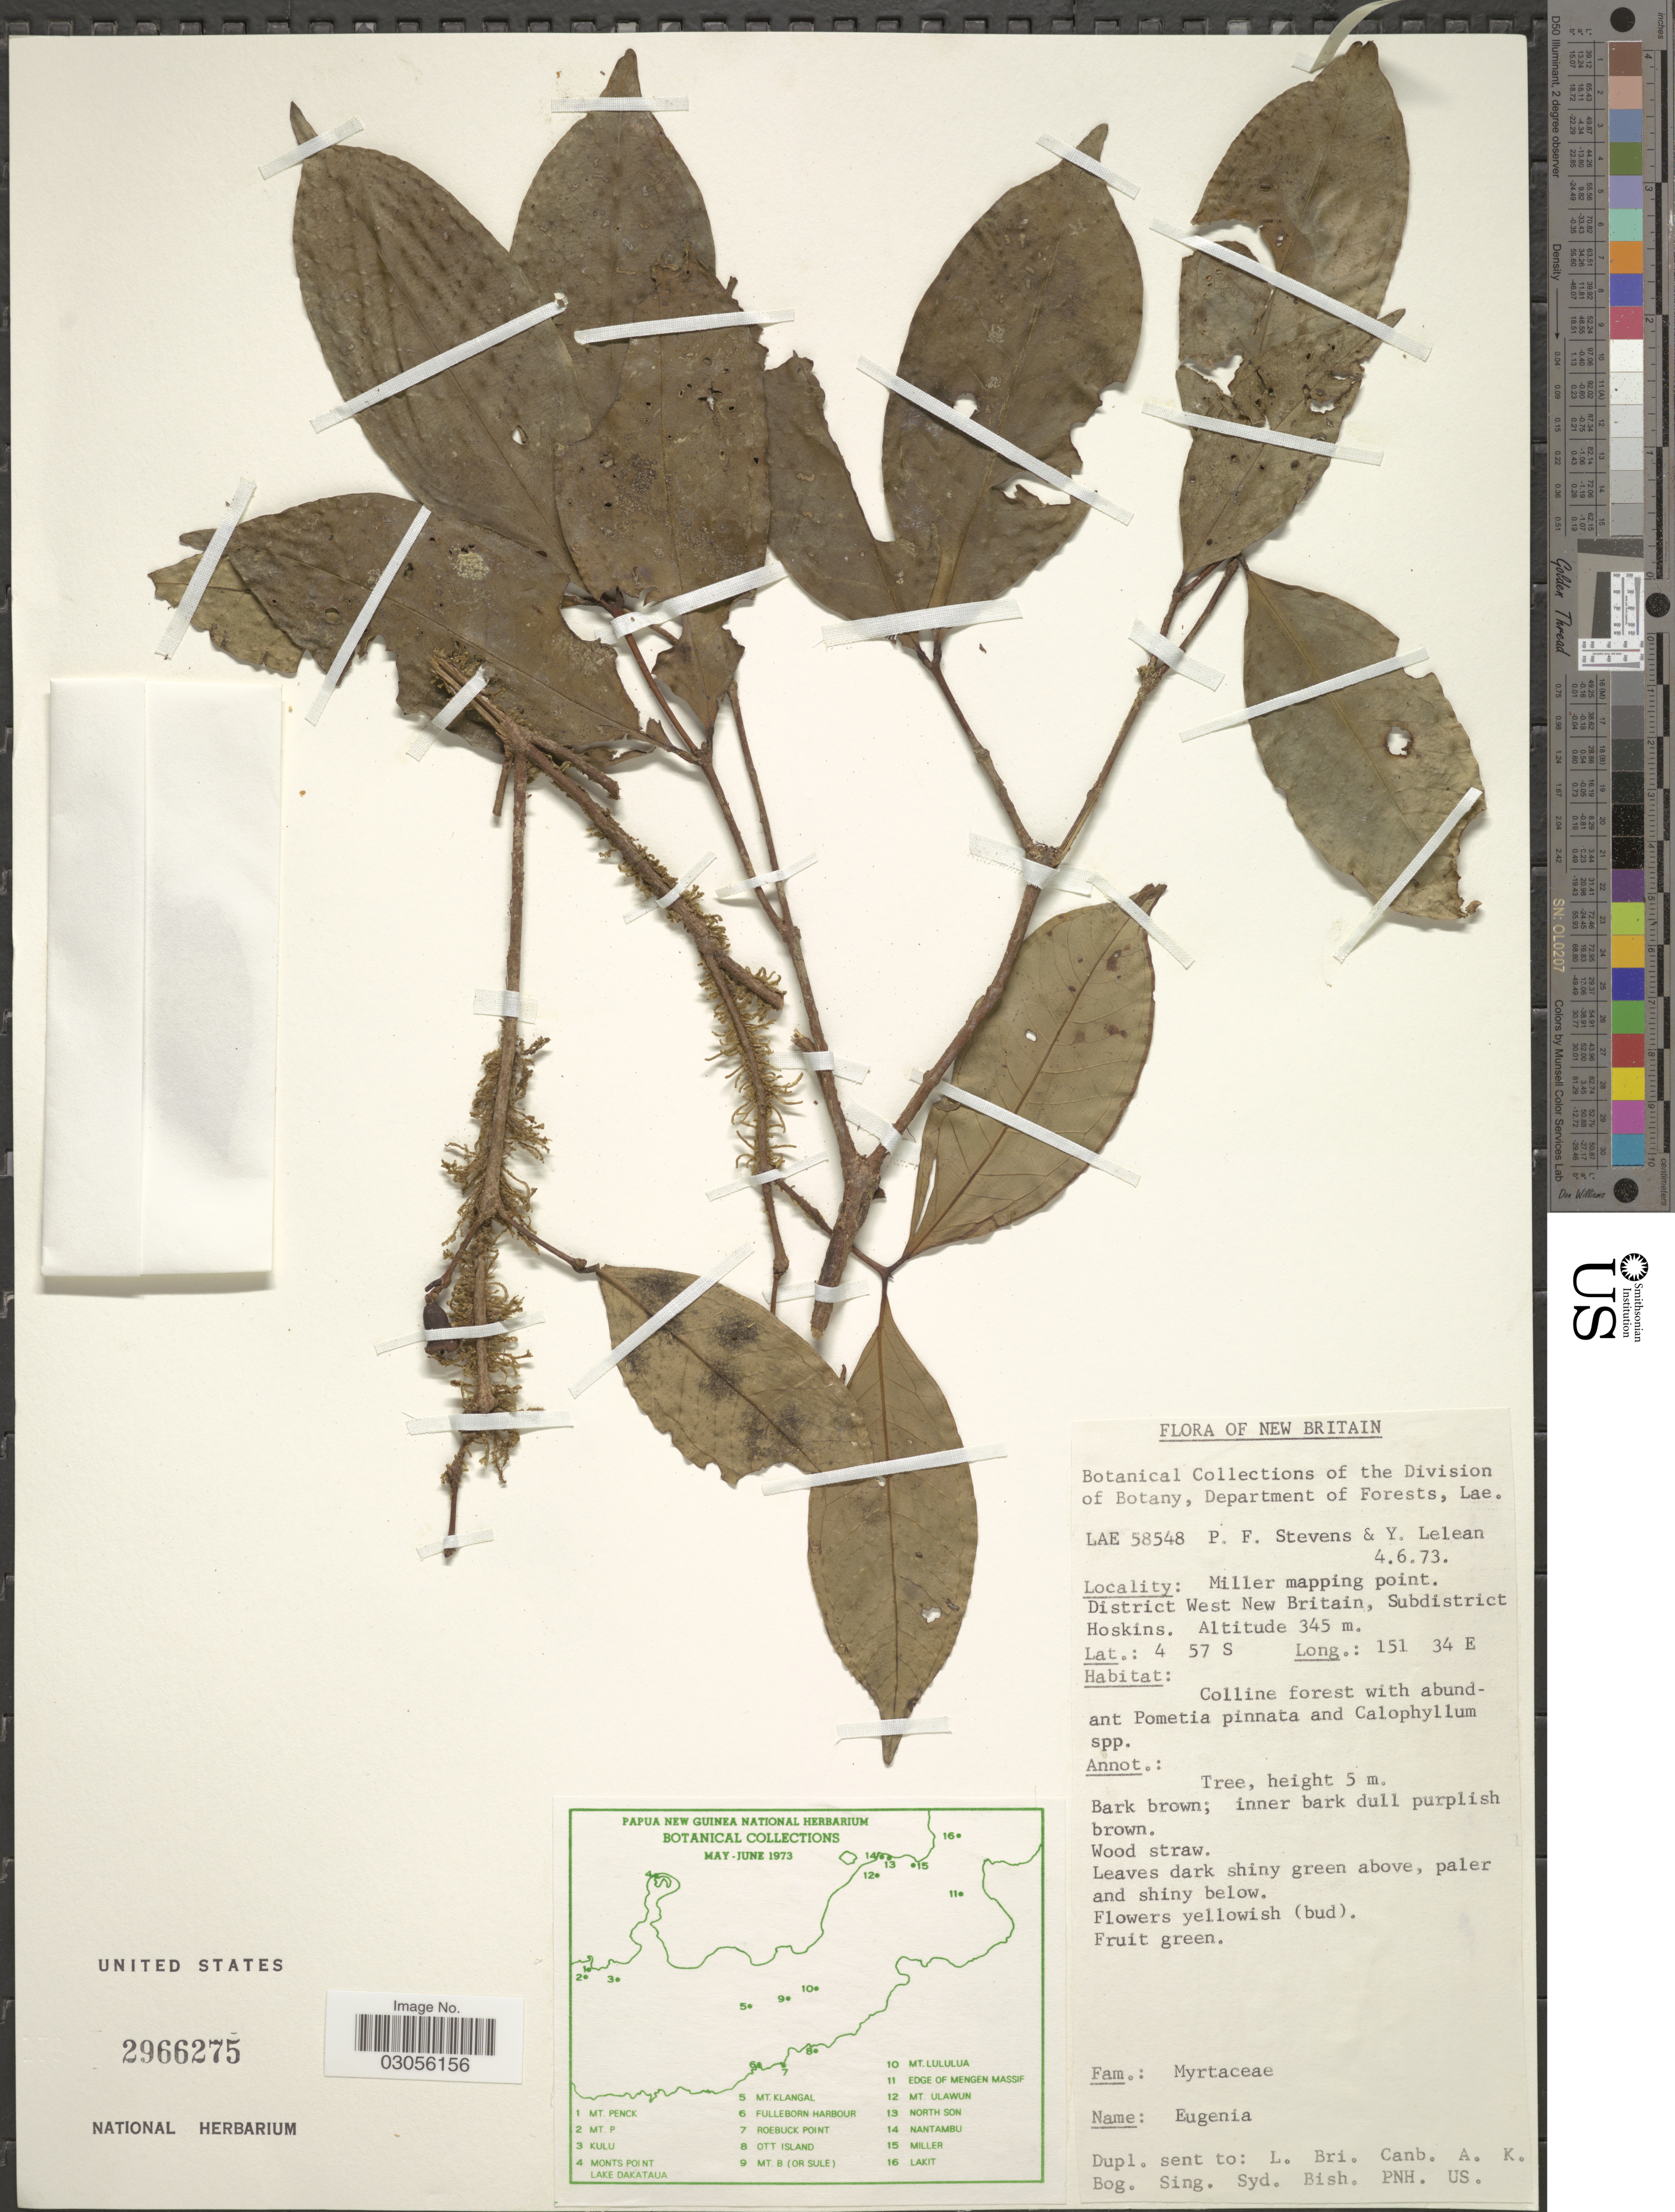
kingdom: Plantae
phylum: Tracheophyta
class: Magnoliopsida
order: Myrtales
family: Myrtaceae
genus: Eugenia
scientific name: Eugenia sp.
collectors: P. F. Stevens & Y. Lelean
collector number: LAE 58548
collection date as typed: Transcribed d/m/y: 4/6/73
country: Papua New Guinea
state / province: West New Britain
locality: New Britain. Miller mapping point. District West New Britain, Subdistrict Hoskins.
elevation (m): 345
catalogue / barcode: US 2966275